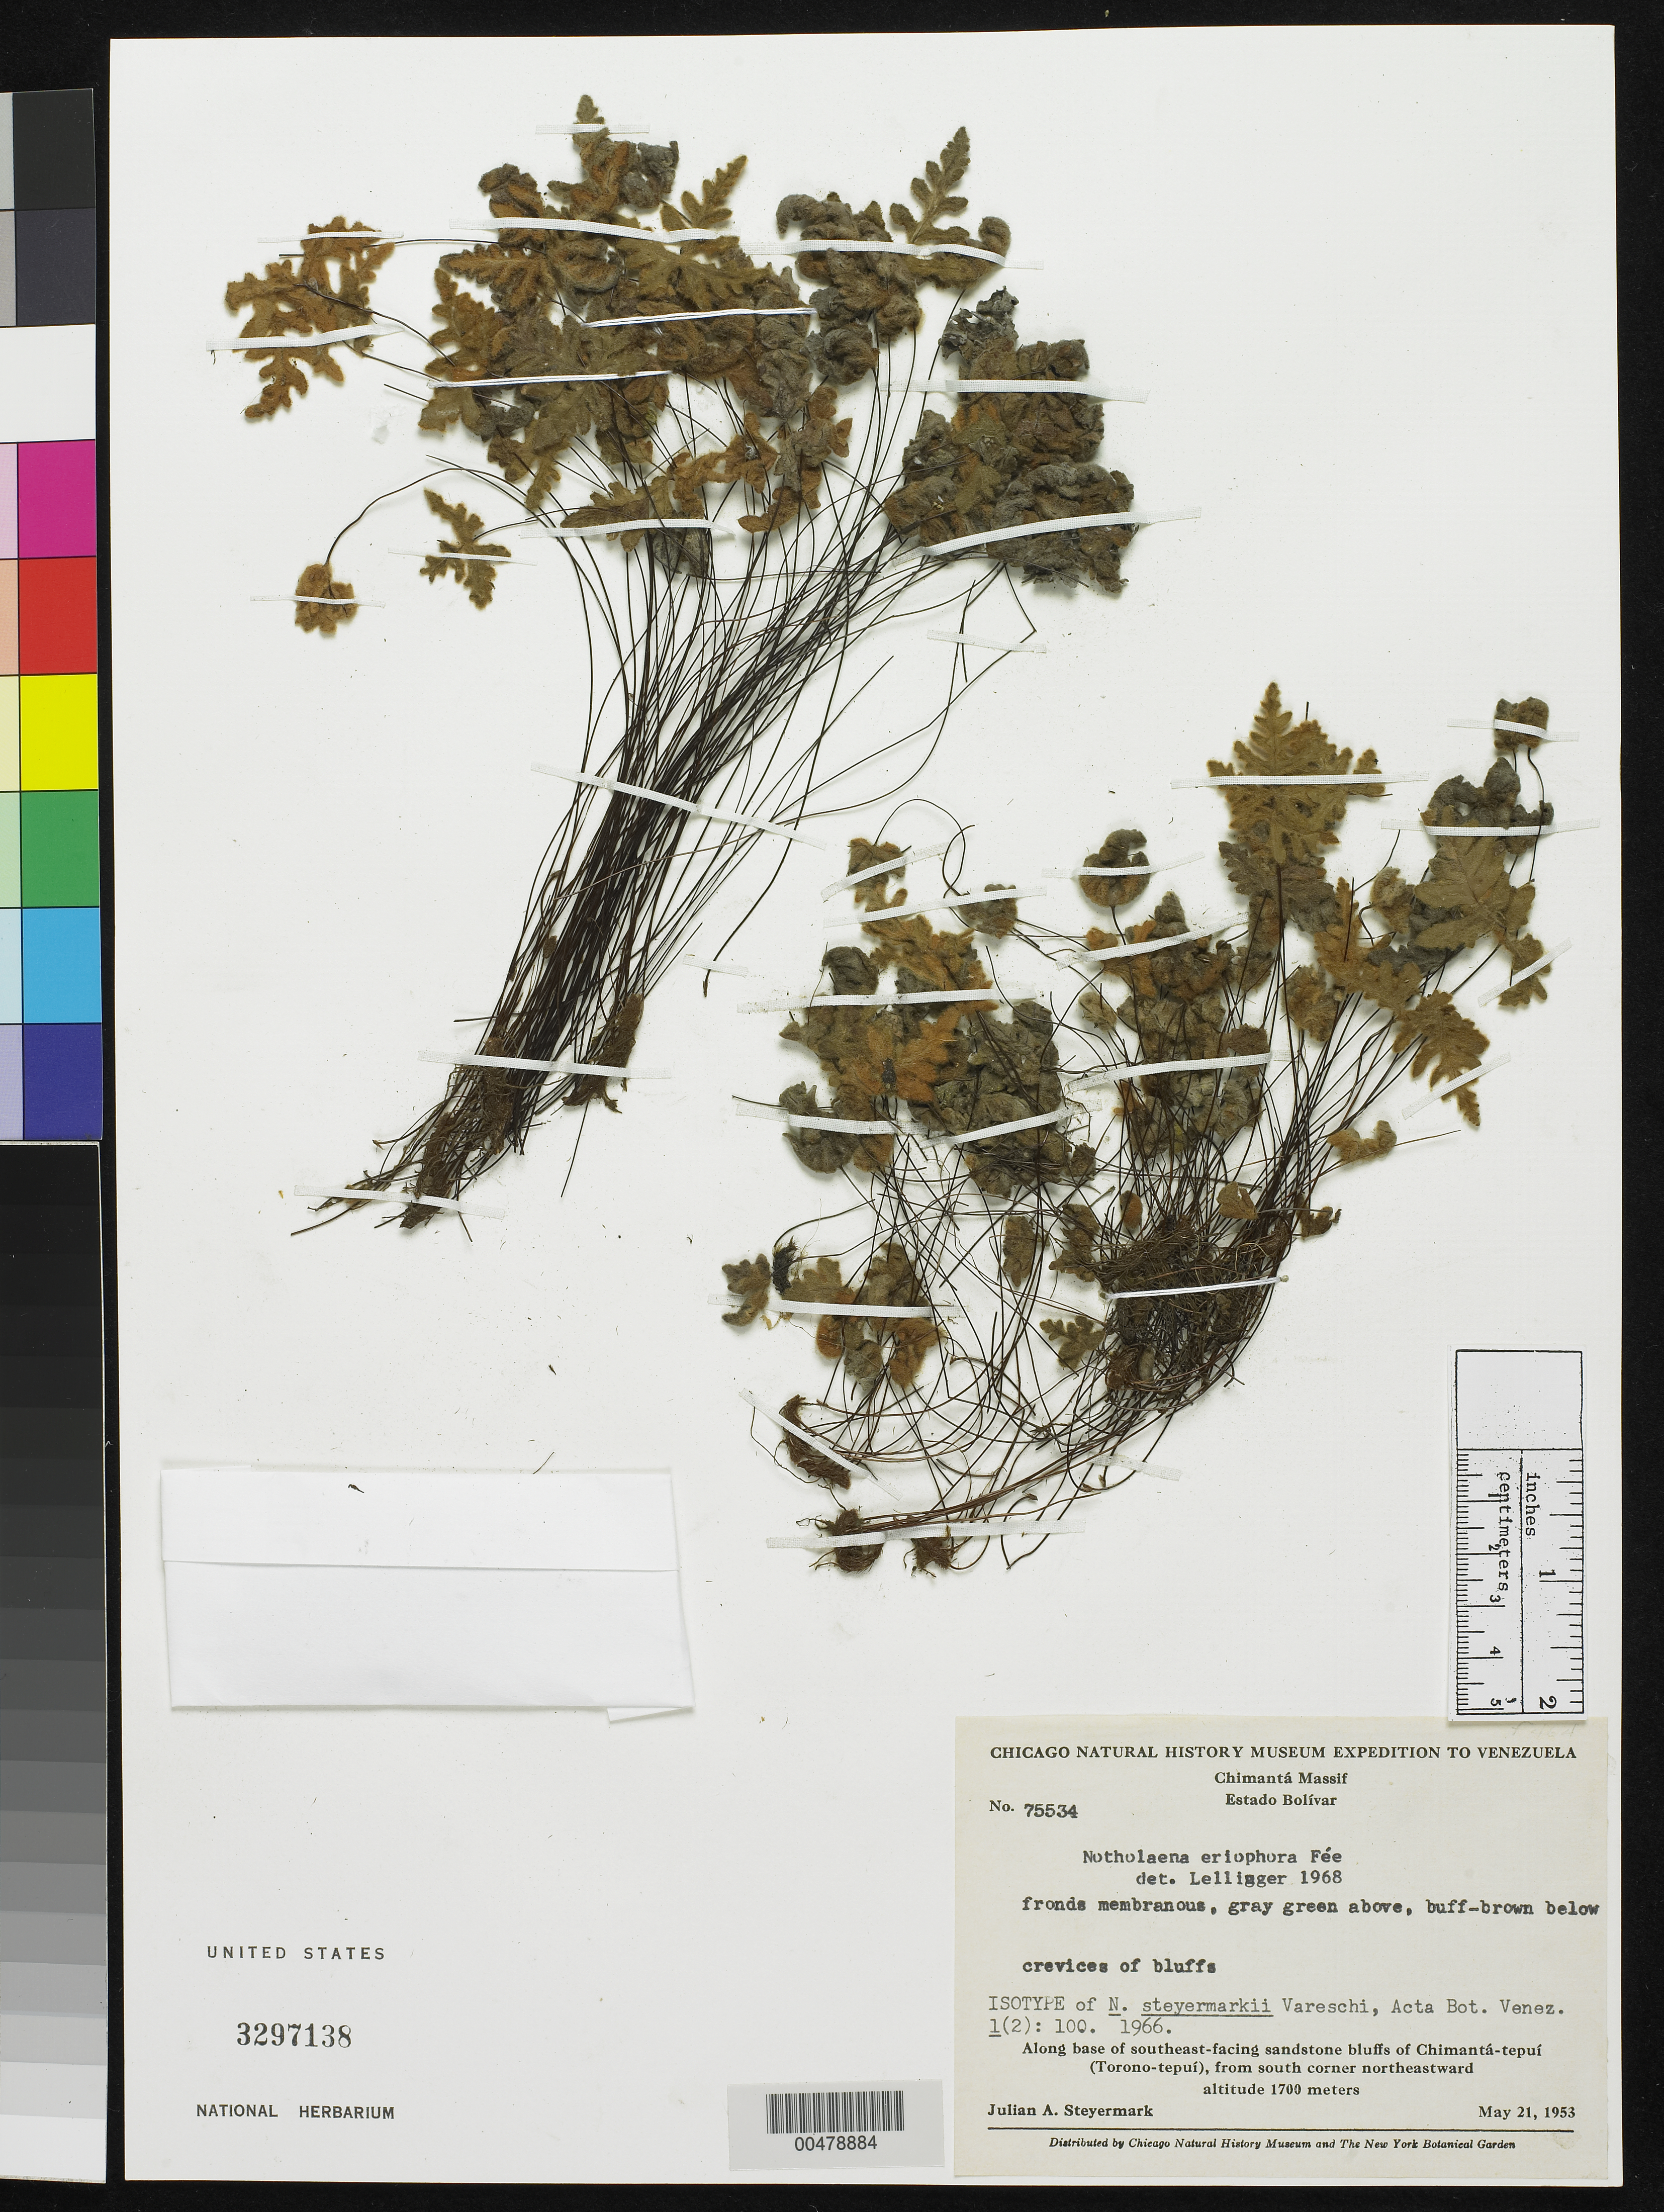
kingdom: Plantae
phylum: Tracheophyta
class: Polypodiopsida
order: Polypodiales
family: Pteridaceae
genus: Notholaena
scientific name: Notholaena steyermarkii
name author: Vareschi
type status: Isotype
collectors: J. Steyermark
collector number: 75534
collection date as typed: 21 May 1953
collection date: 1953-05-21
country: Venezuela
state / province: Bolivar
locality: Chimanta Massif, along base of SE facing sandstone bluffs of Chimanta-tepui (Torono-tepui) from S corner northeastward.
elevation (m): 1700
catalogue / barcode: US 3297138